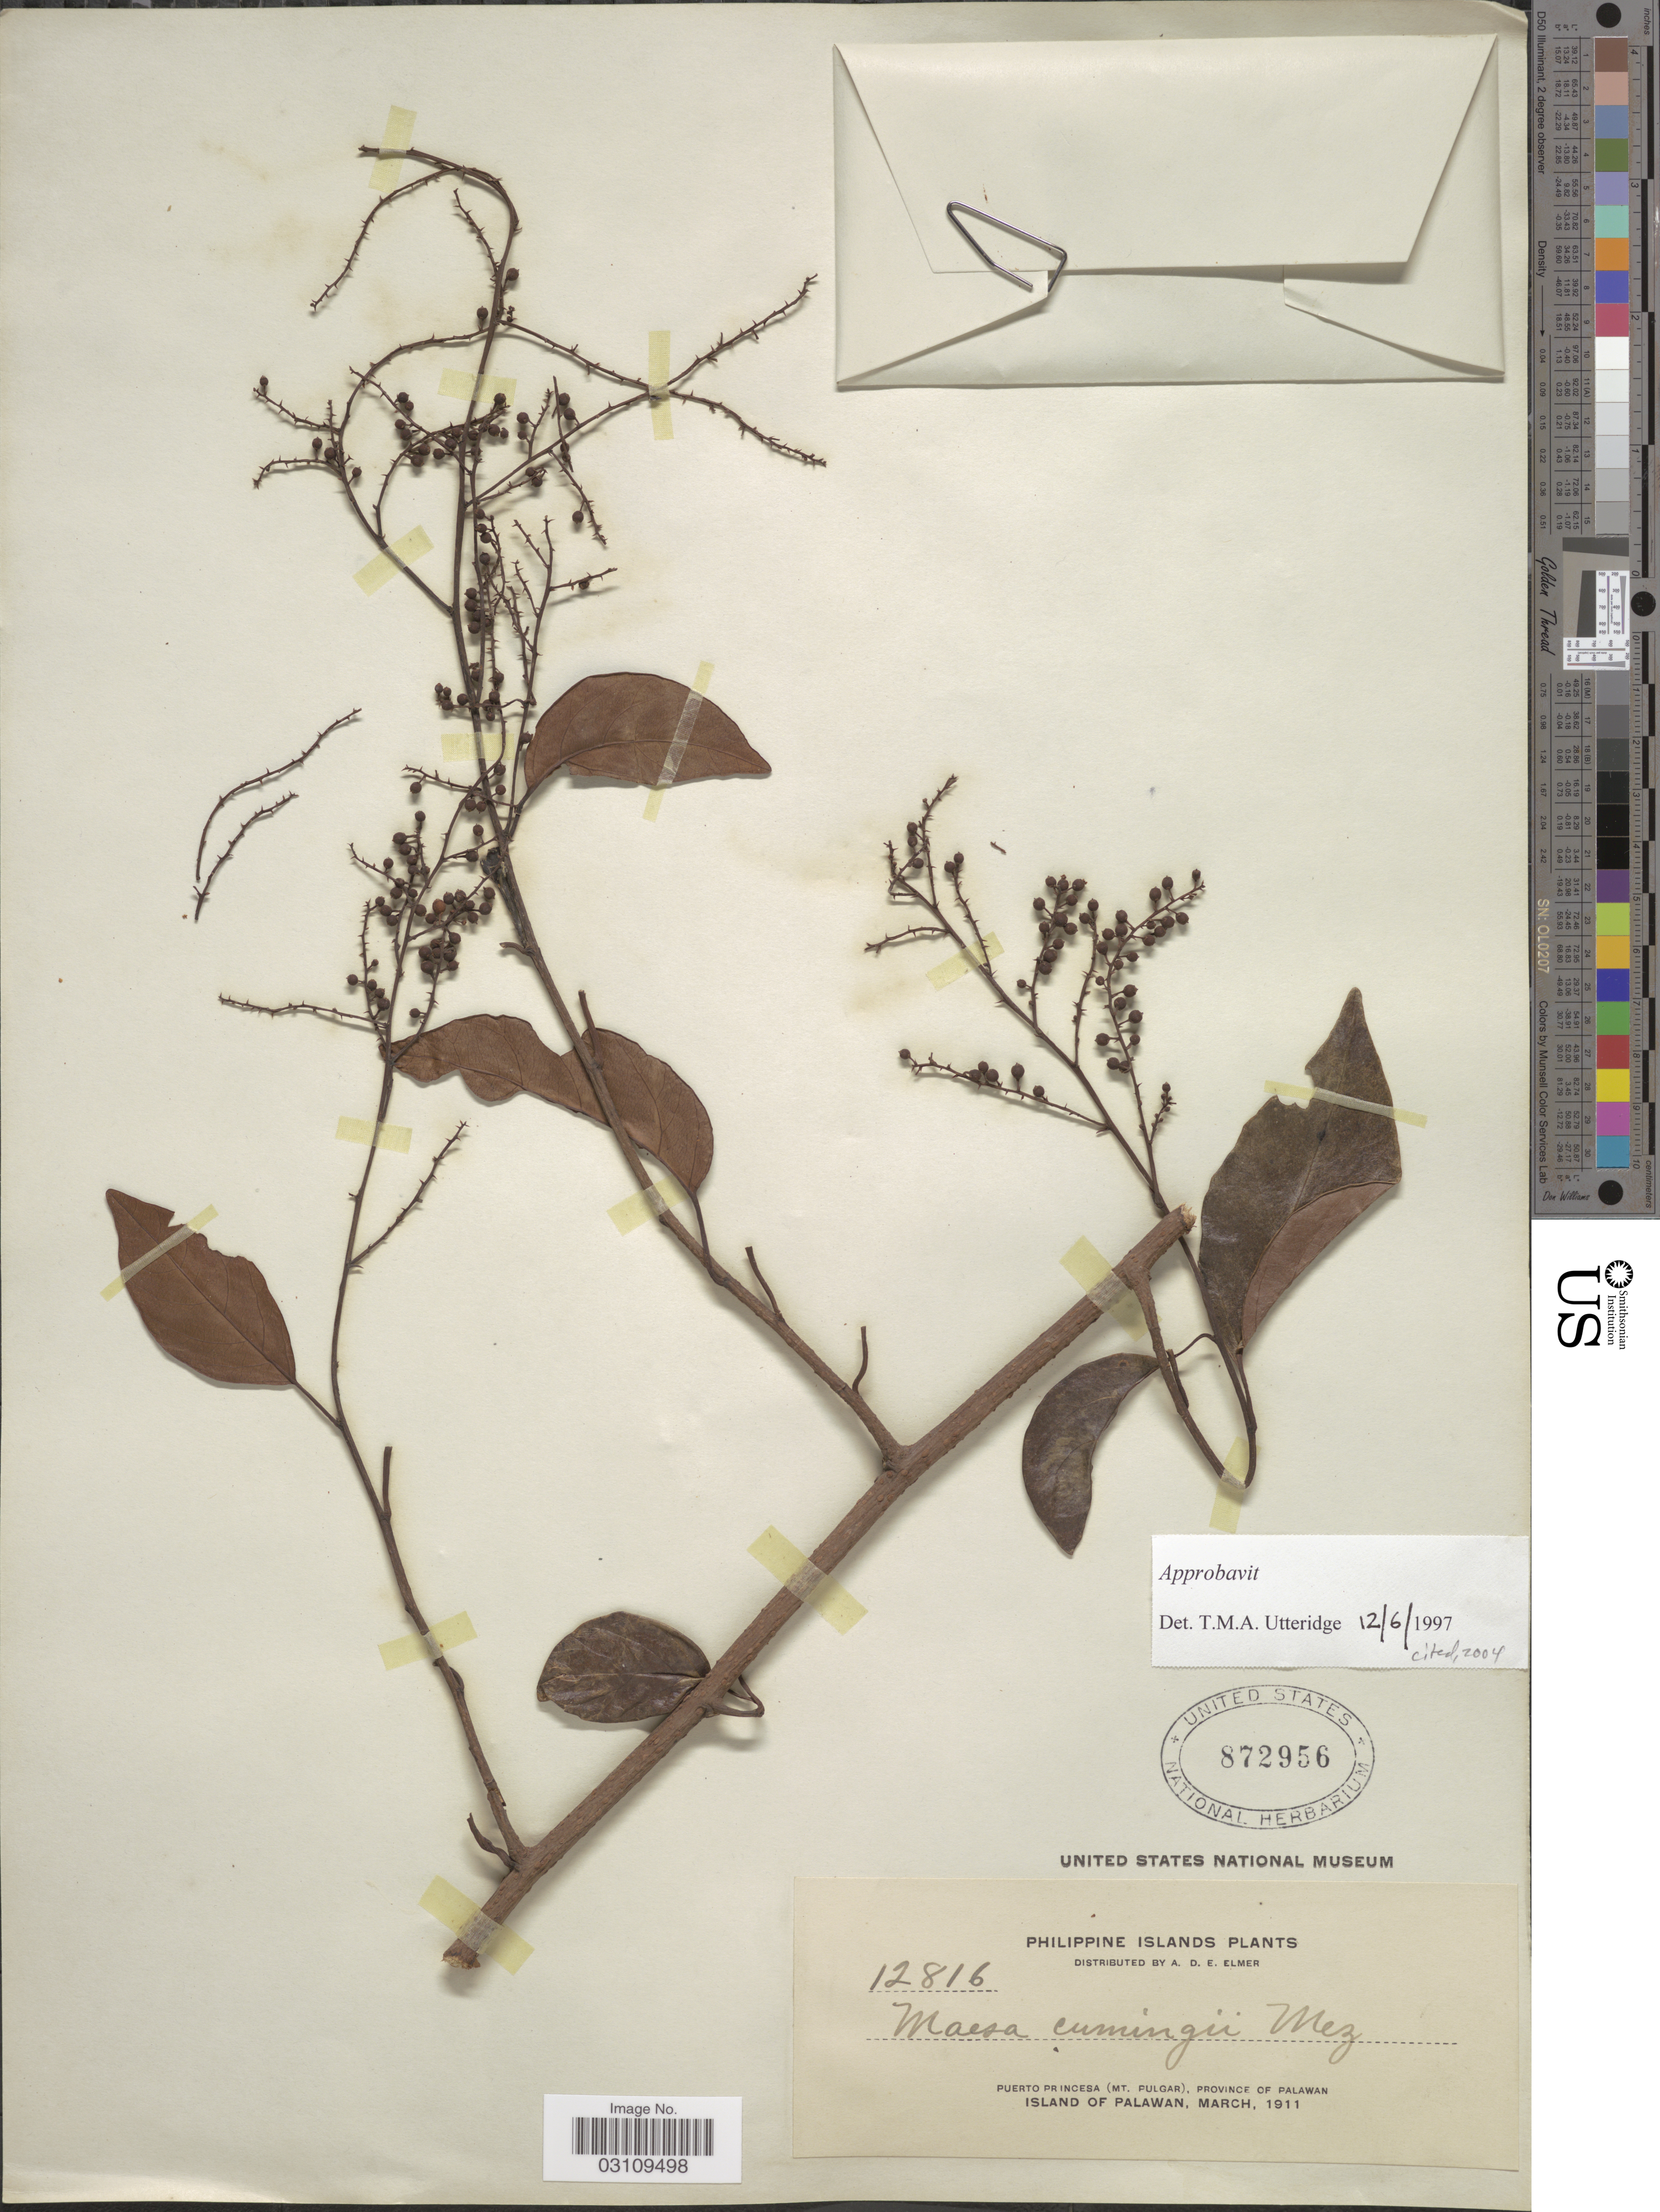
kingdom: Plantae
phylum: Tracheophyta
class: Magnoliopsida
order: Ericales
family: Primulaceae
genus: Maesa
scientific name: Maesa cumingii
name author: Mez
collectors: A. D. E. Elmer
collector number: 12816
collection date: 1911-03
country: Philippines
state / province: Mimaropa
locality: Puerto Princesa (Mt. Pulgar), Province of Palawan, Island of Palawan.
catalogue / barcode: US 872956